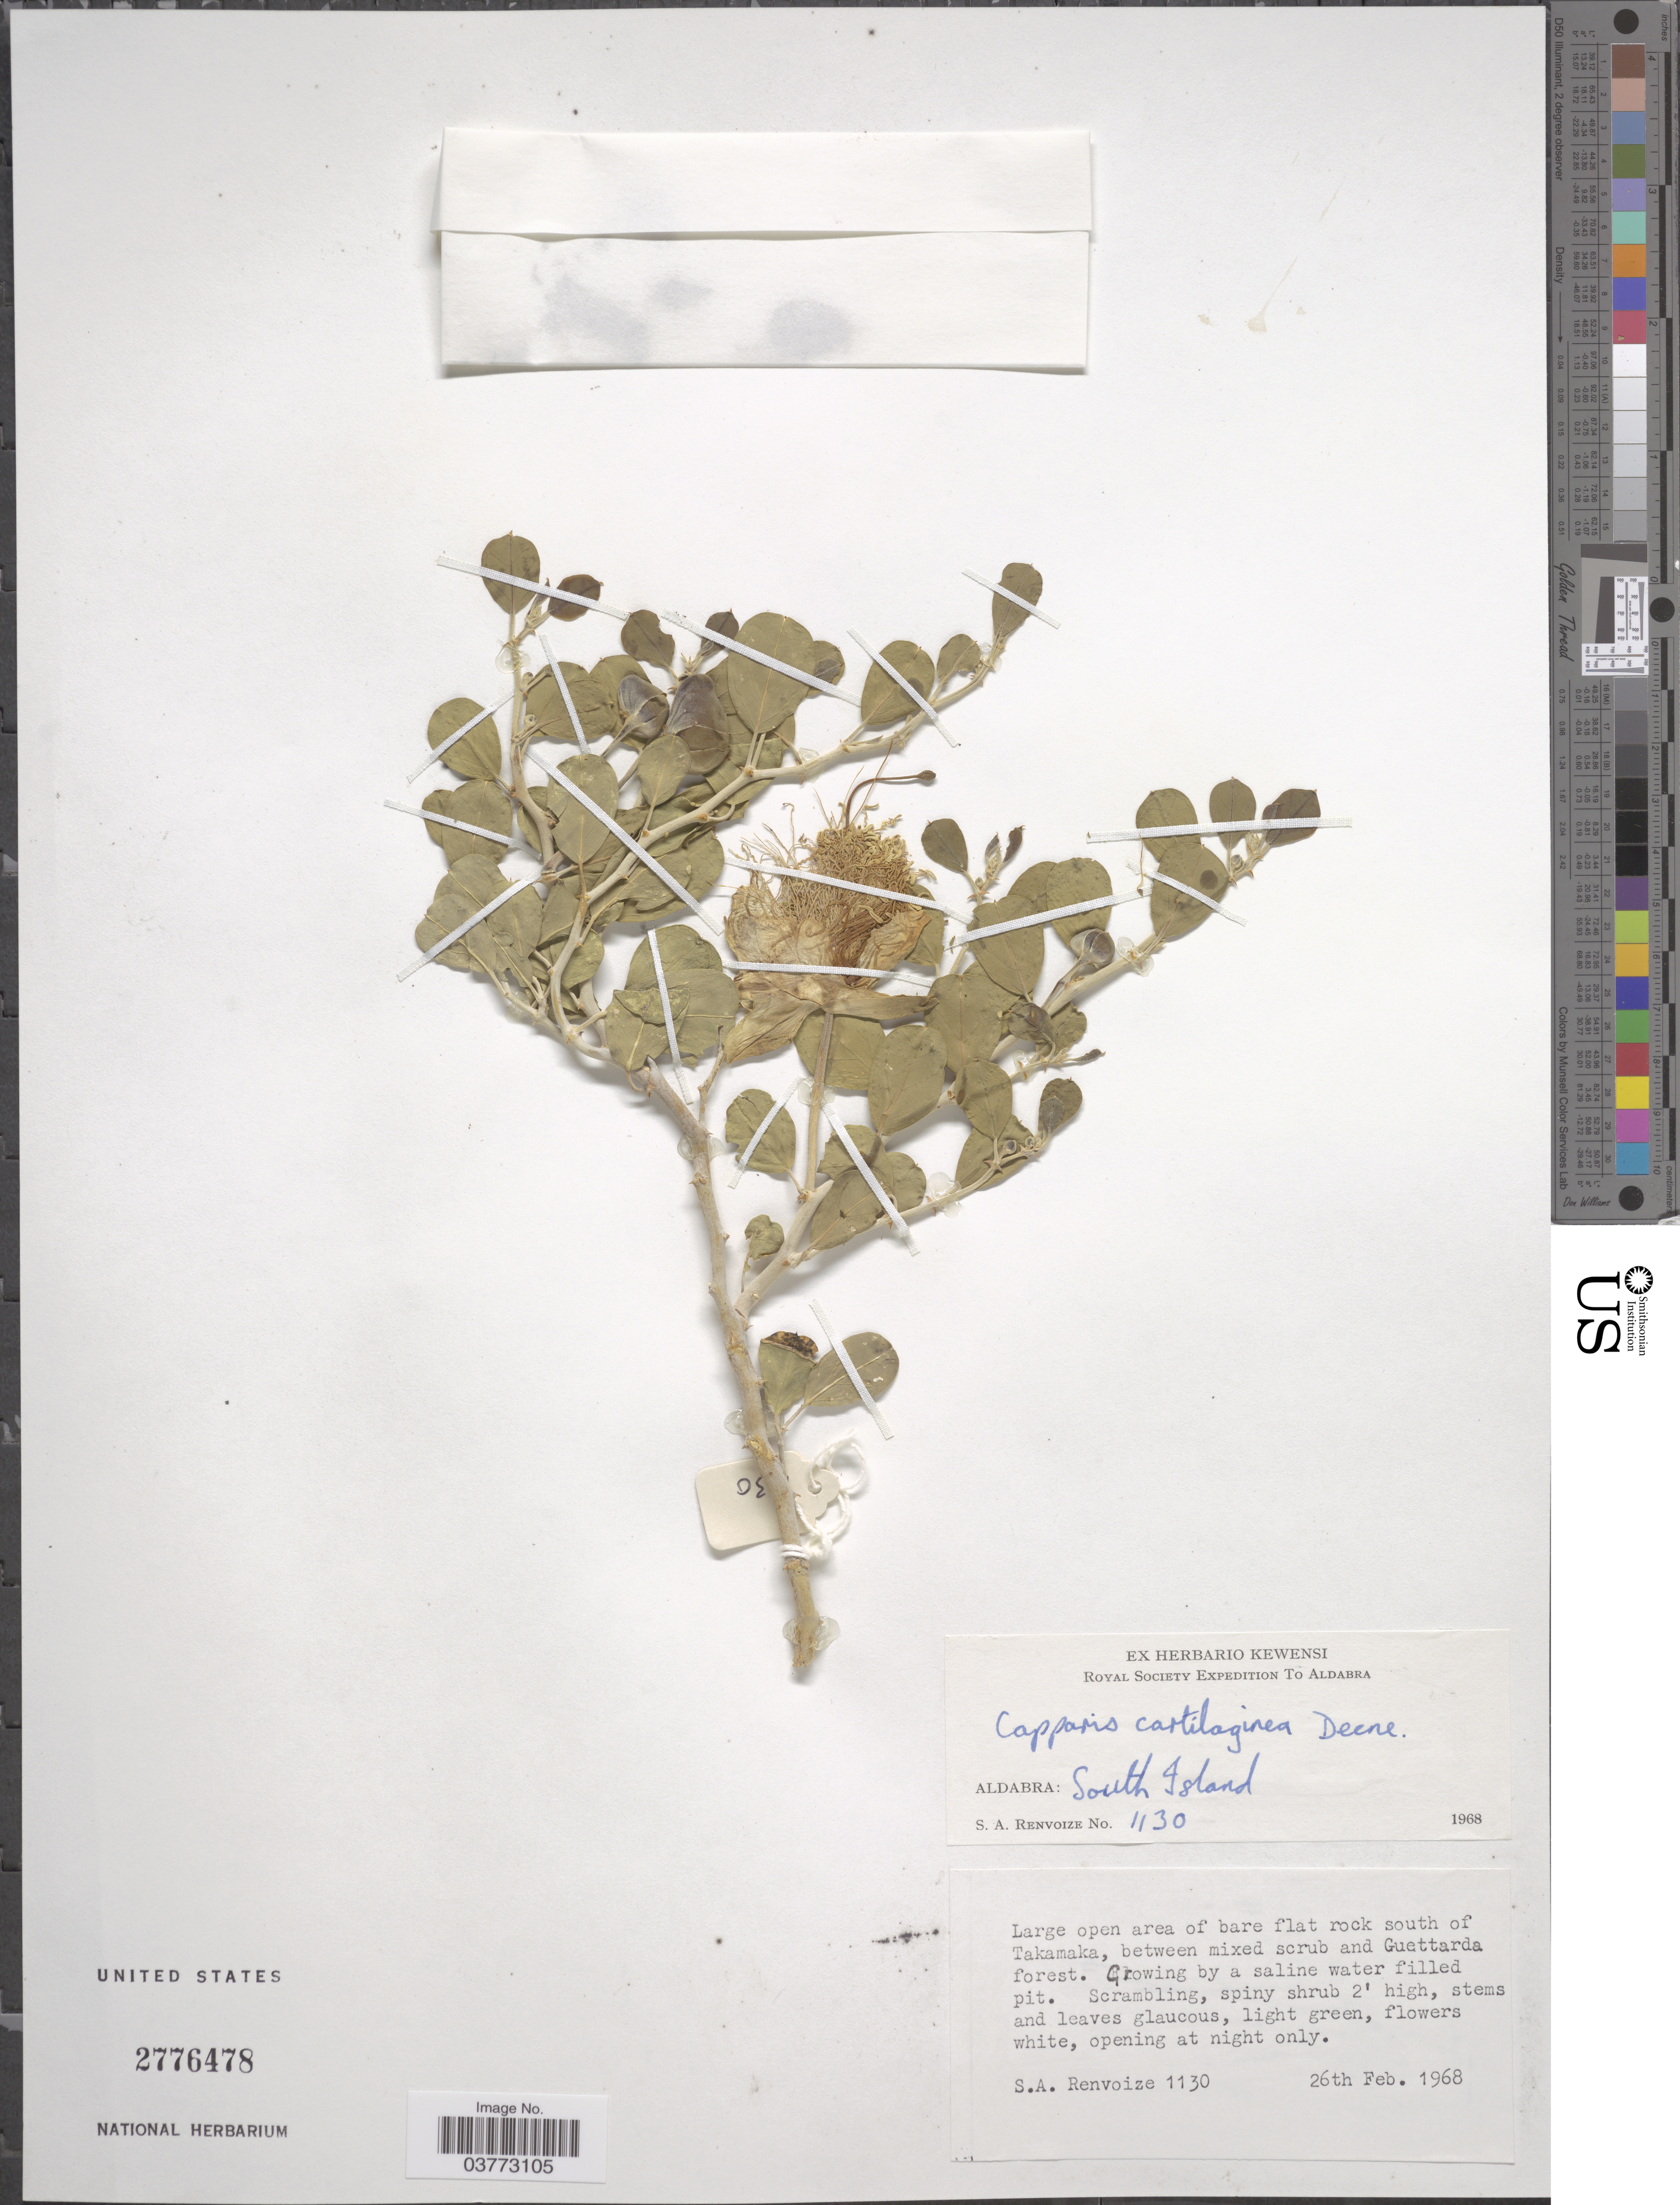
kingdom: Plantae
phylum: Tracheophyta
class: Magnoliopsida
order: Brassicales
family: Capparaceae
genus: Capparis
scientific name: Capparis cartilaginea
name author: Decne.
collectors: S. A. Renvoize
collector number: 1130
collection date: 1968-02-26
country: Seychelles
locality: Aldabra: South Island. South of Takamaka.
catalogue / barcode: US 2776478